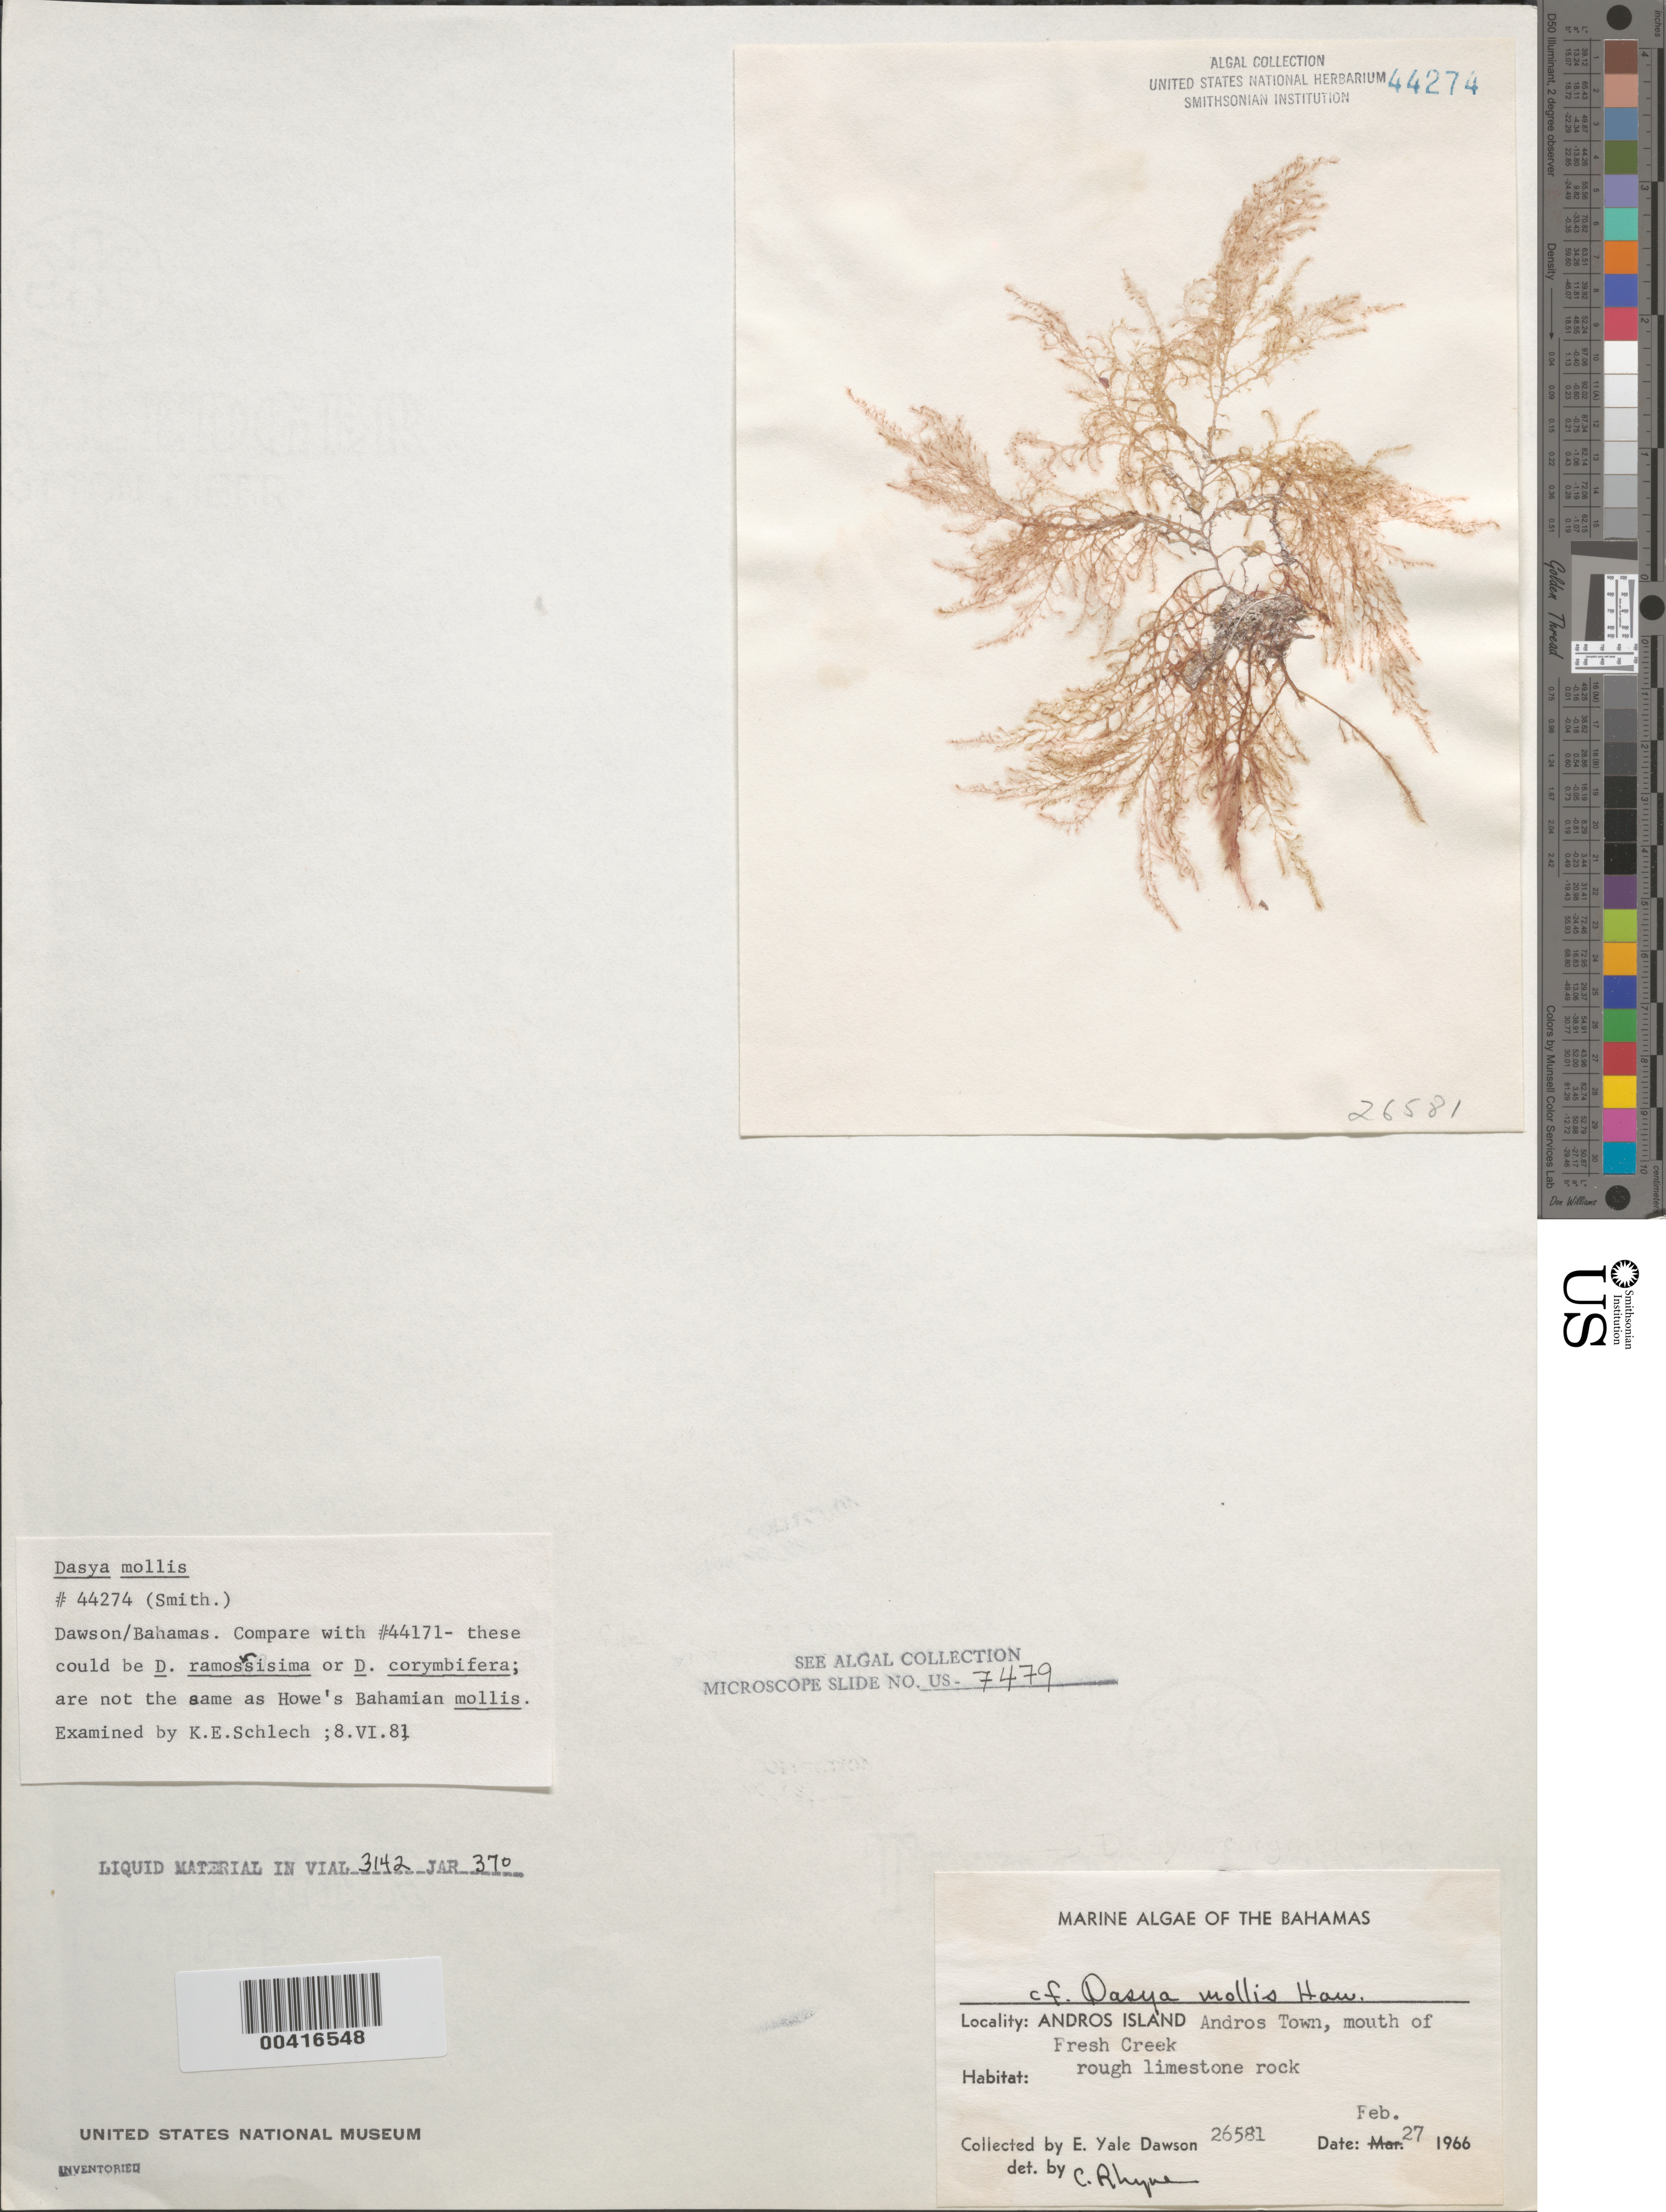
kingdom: Plantae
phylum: Rhodophyta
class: Florideophyceae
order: Ceramiales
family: Dasyaceae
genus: Dasya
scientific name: Dasya mollis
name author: Harv.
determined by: Rhyne, C. F.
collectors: E. Y. Dawson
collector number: EYD 26581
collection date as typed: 27 Feb 1966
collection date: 1966-02-27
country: Bahamas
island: Andros Island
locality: Andros Town, Fresh Creek mouth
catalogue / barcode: US 44274